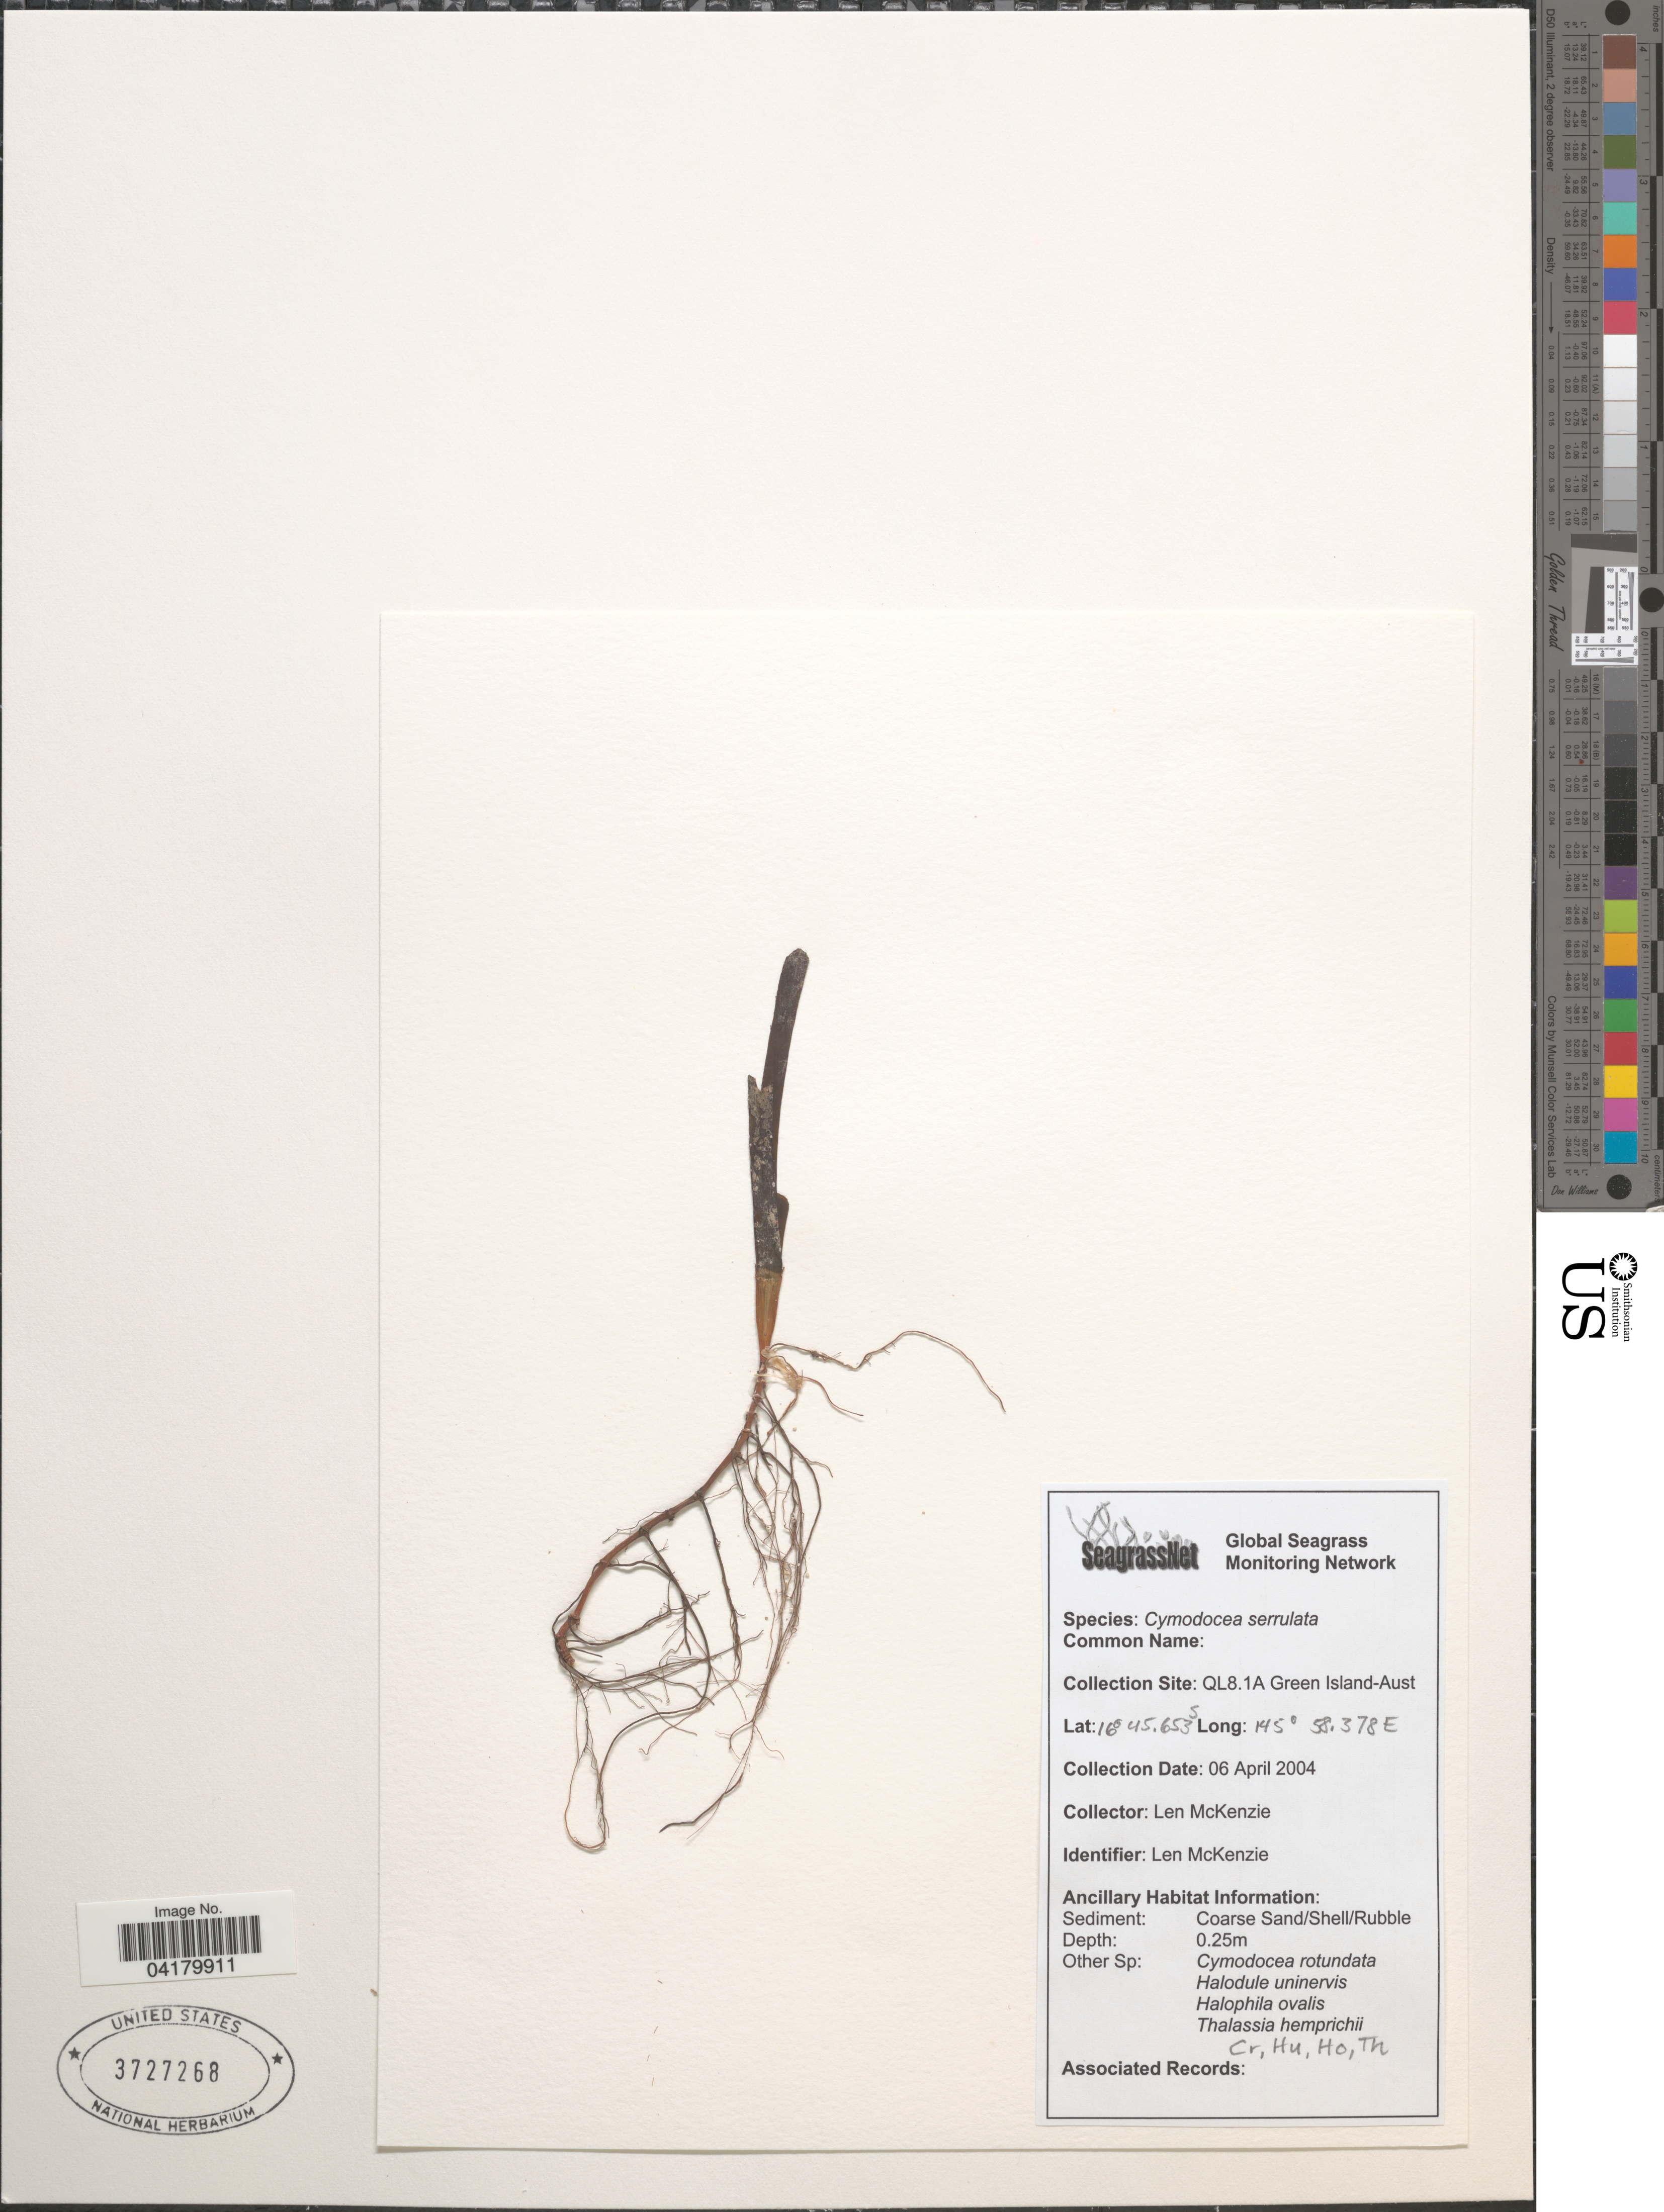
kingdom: Plantae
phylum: Tracheophyta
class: Liliopsida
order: Alismatales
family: Cymodoceaceae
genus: Cymodocea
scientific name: Cymodocea serrulata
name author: (R. Br.) Magnus & Ashers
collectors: L. McKenzie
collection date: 2004-04-06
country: Australia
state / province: Queensland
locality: Collection Site: QL8.1A Green Island.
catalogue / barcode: US 3727268